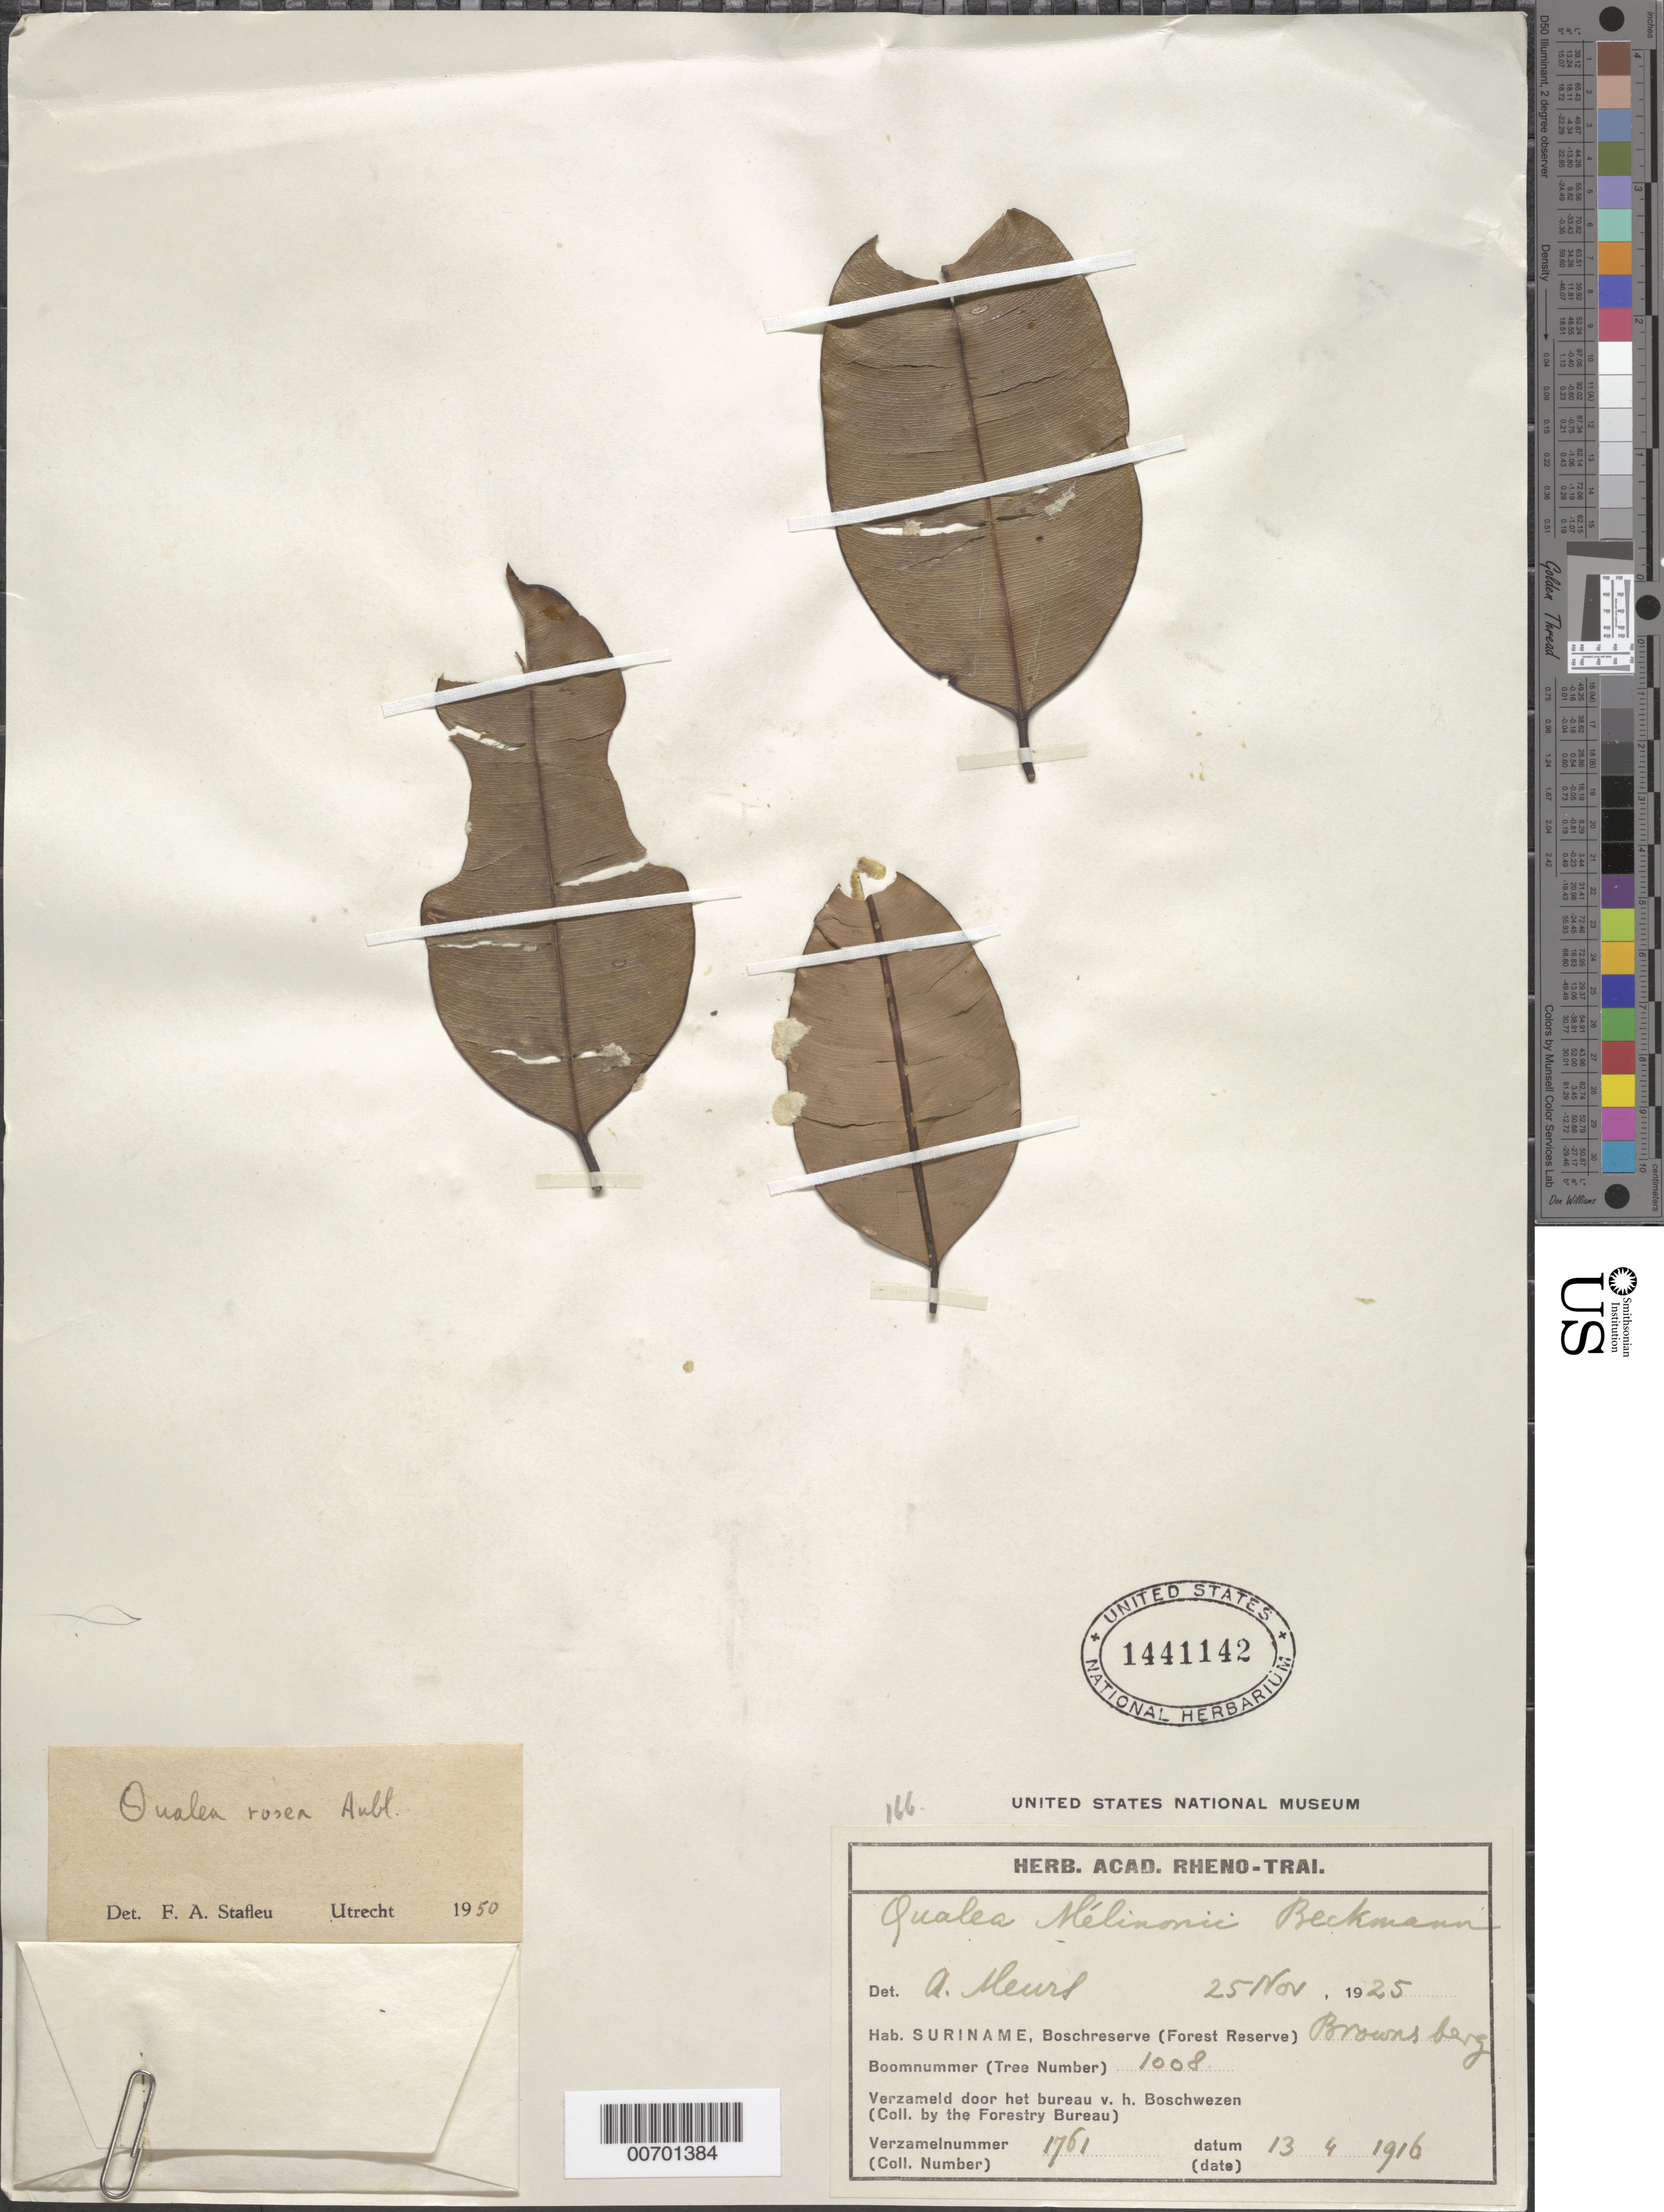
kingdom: Plantae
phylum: Tracheophyta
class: Magnoliopsida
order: Myrtales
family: Vochysiaceae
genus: Qualea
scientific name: Qualea rosea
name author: Aubl.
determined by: Stafleu, F. A.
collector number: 1761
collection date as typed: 13-Mar-16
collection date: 1916-03-13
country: Suriname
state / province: Brokopondo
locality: Brownsberg, Forest Reserve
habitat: Forest reserve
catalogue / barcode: US 1441142